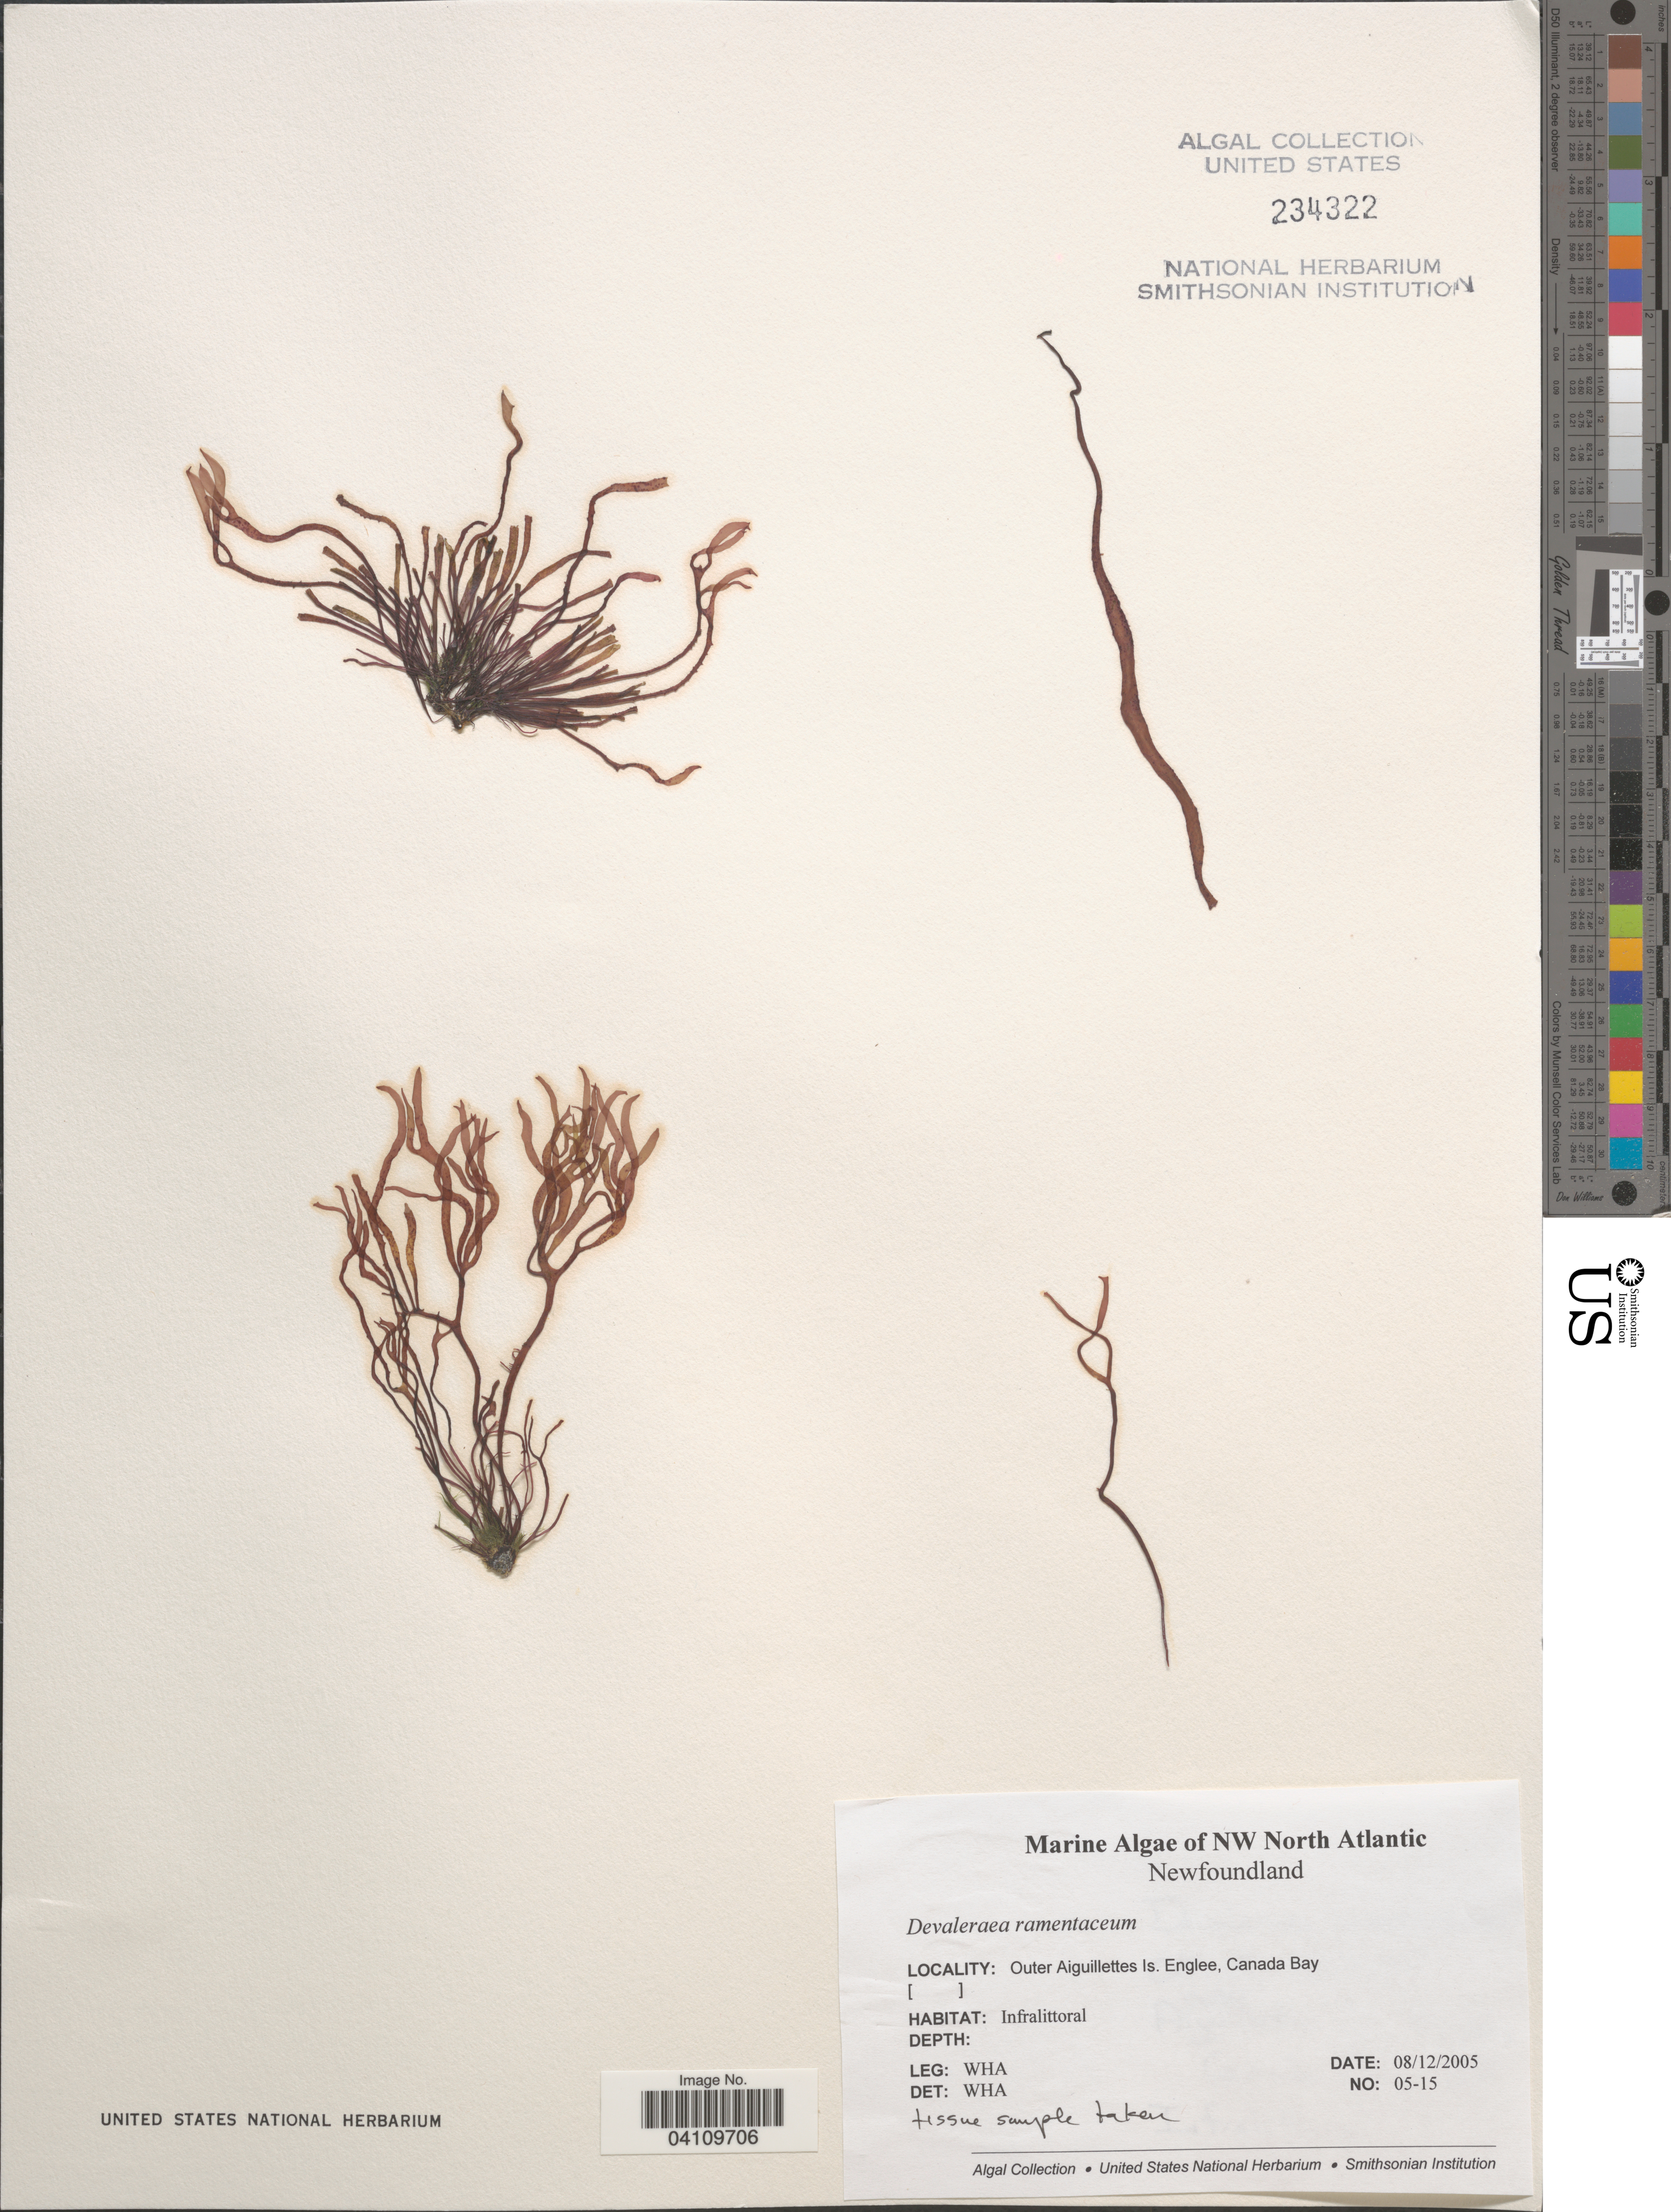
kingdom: Plantae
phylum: Rhodophyta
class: Florideophyceae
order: Palmariales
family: Palmariaceae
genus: Devaleraea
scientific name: Devaleraea ramentacea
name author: (L.) Guiry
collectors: W. H. Adey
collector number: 05-15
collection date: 2005-12-08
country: Canada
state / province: Newfoundland and Labrador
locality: NW North Atlantic. Outer Aiguillettes Is. Englee, Canada Bay.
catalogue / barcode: US 234322